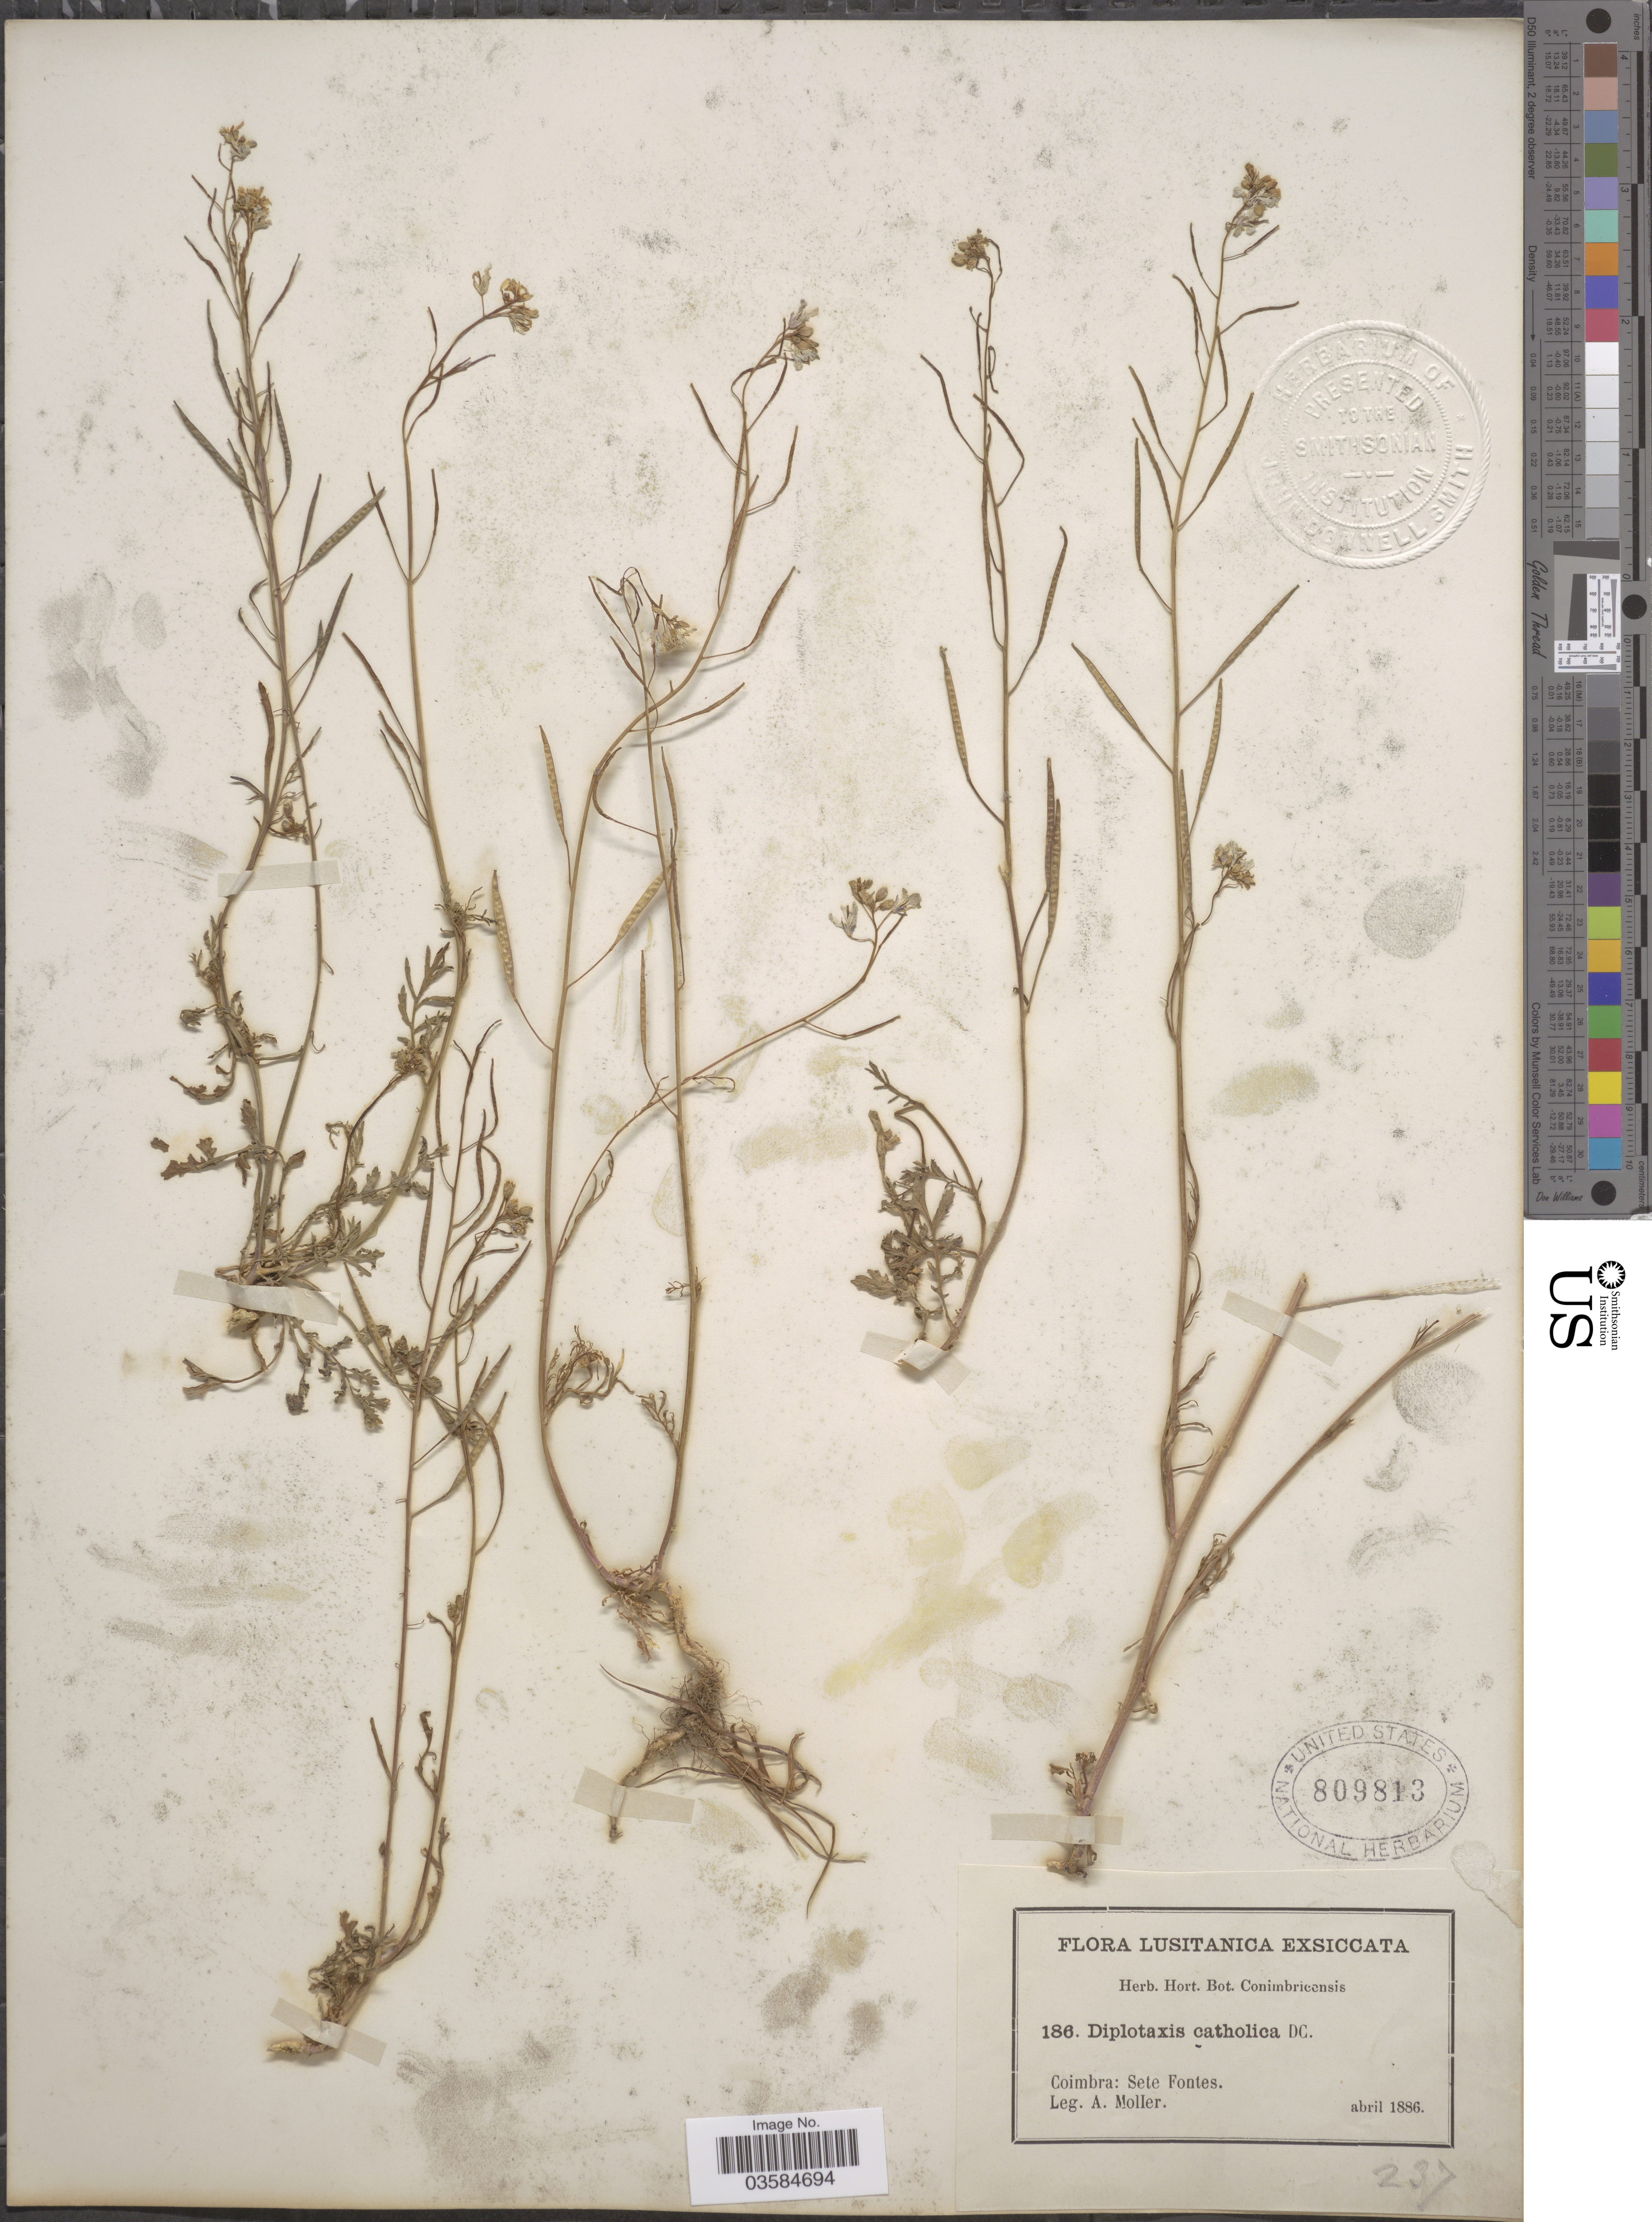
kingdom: Plantae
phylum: Tracheophyta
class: Magnoliopsida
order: Brassicales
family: Brassicaceae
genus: Diplotaxis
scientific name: Diplotaxis catholica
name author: (L.) DC.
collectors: A. Moller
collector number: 186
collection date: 1886-04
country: Portugal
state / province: Coimbra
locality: Lusitanica. Sete Fontes.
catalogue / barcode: US 809813